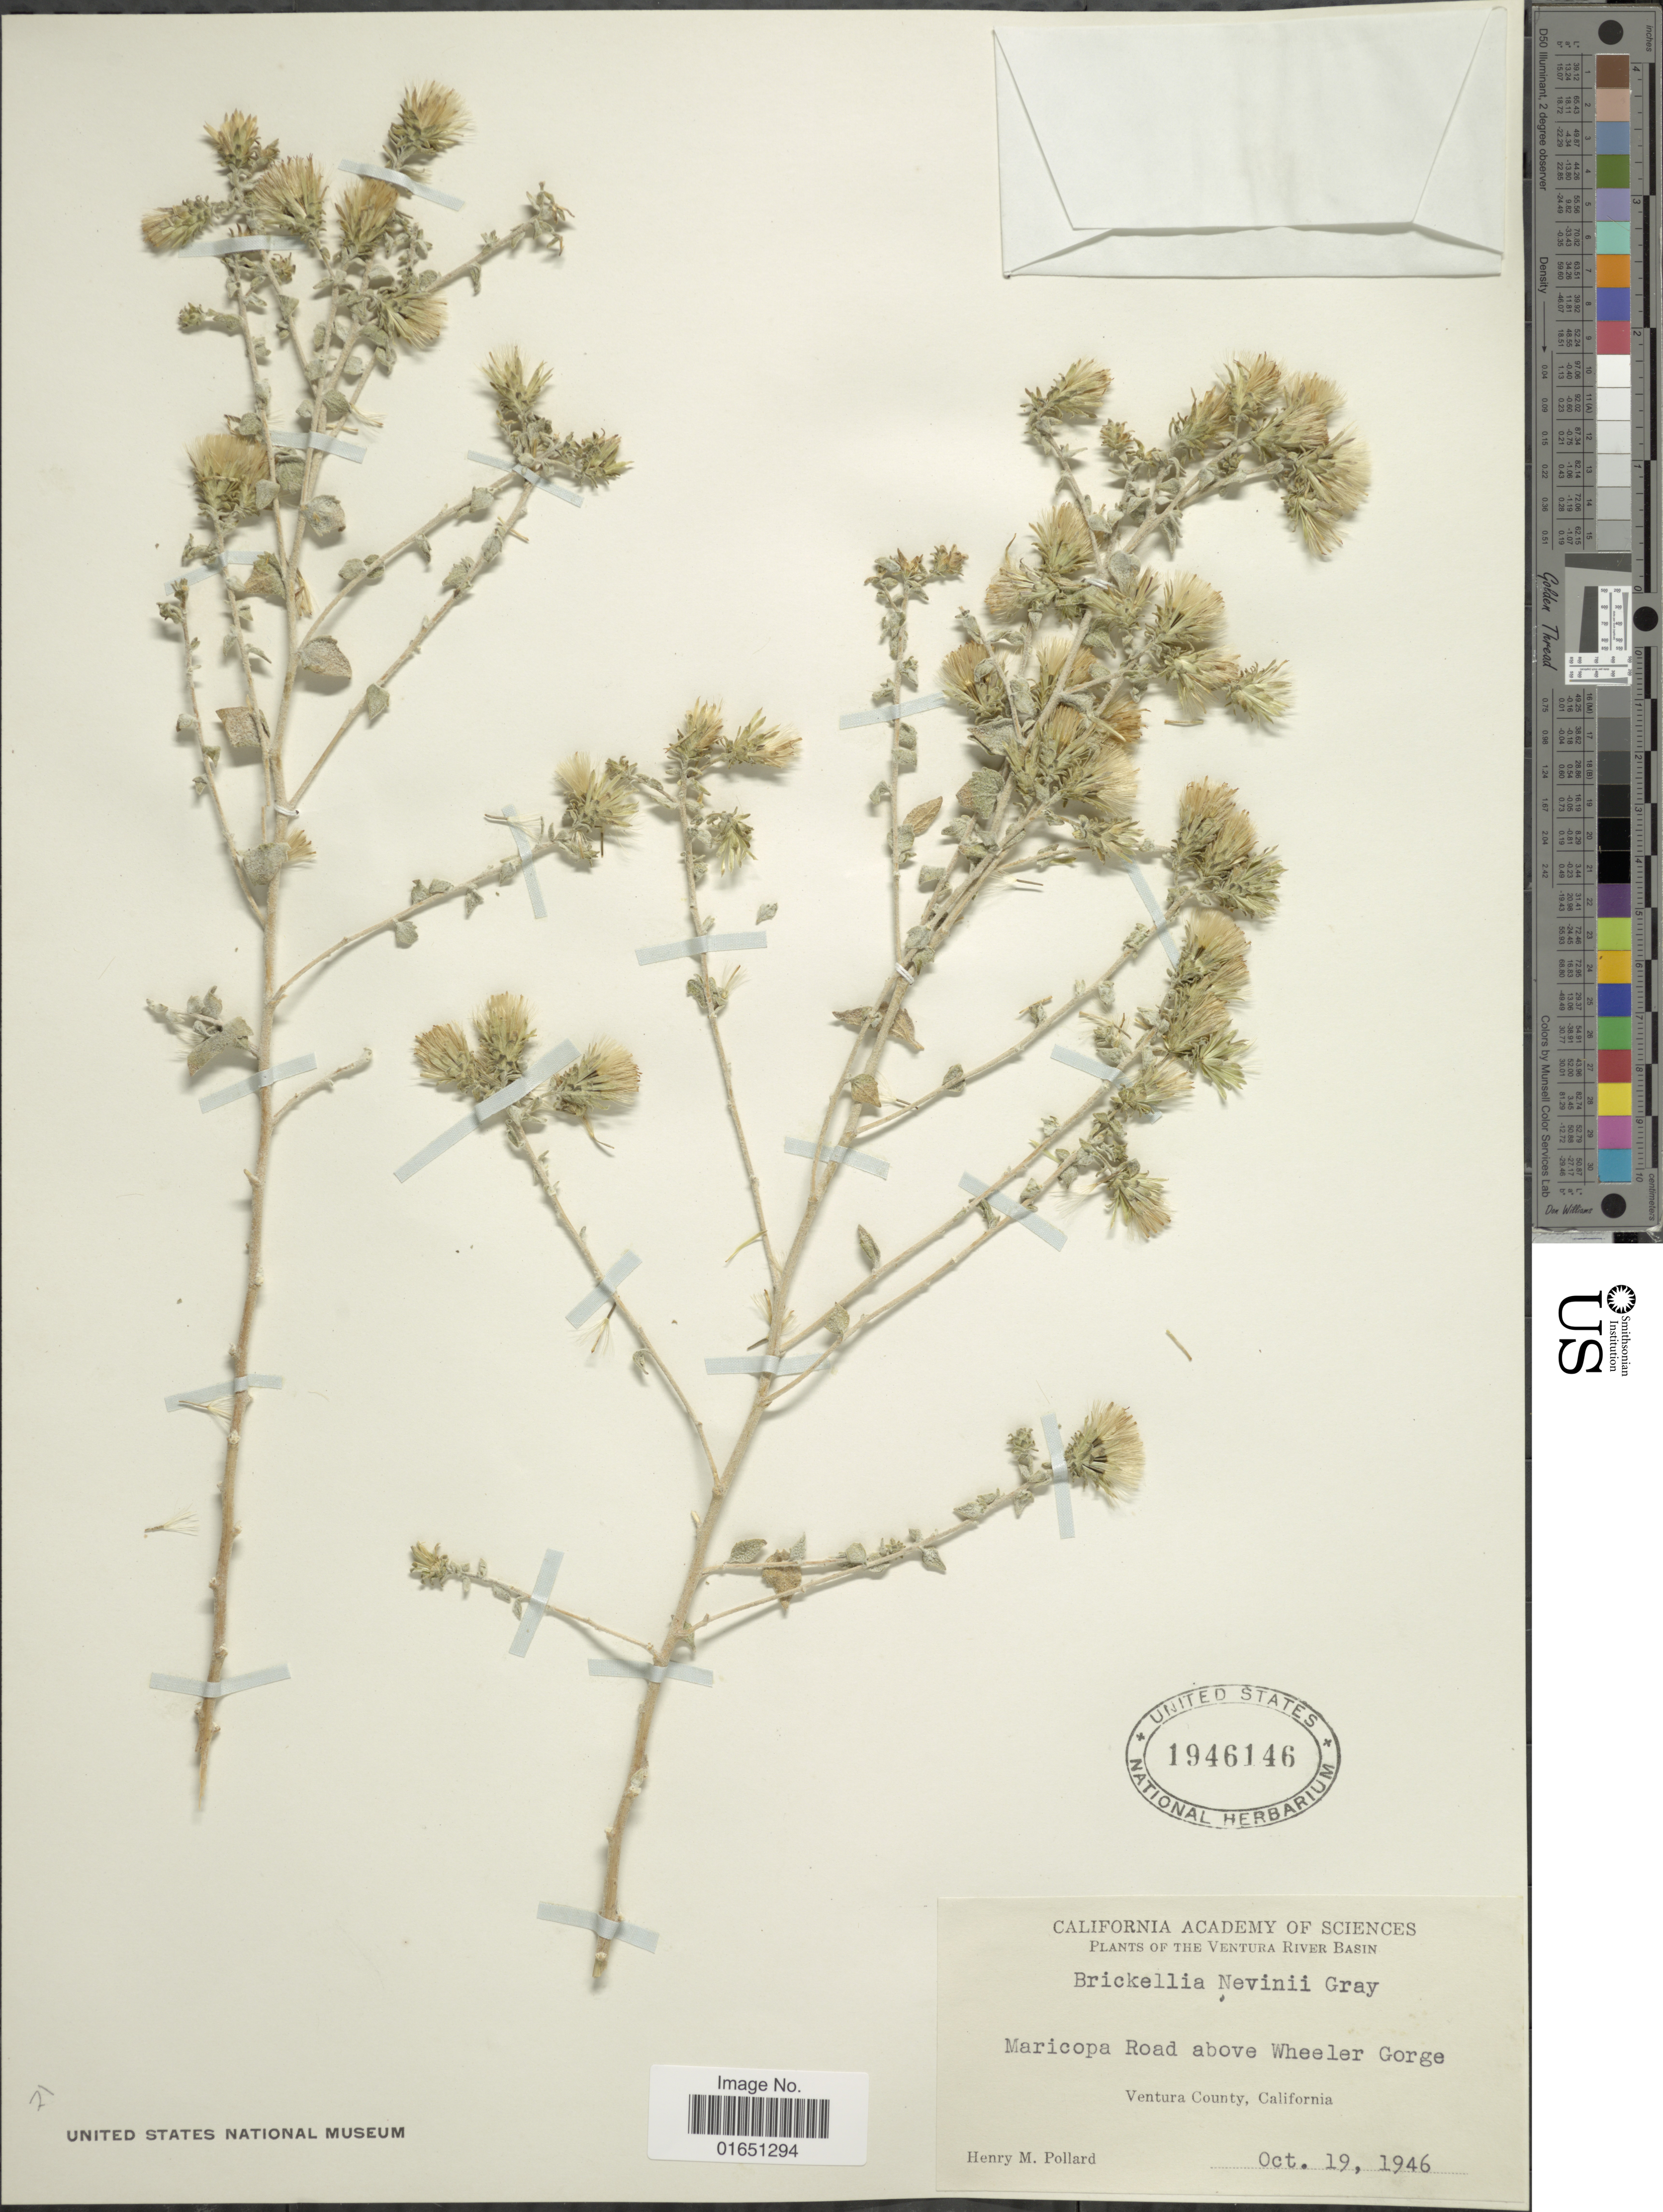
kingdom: Plantae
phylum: Tracheophyta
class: Magnoliopsida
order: Asterales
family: Asteraceae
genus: Brickellia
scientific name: Brickellia nevinii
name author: A. Gray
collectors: H. M. Pollard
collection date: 1946-10-19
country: United States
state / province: California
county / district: Ventura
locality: The Ventura River Basin, Maricopa Road above Wheeler Gorge, Ventura County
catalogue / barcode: US 1946146